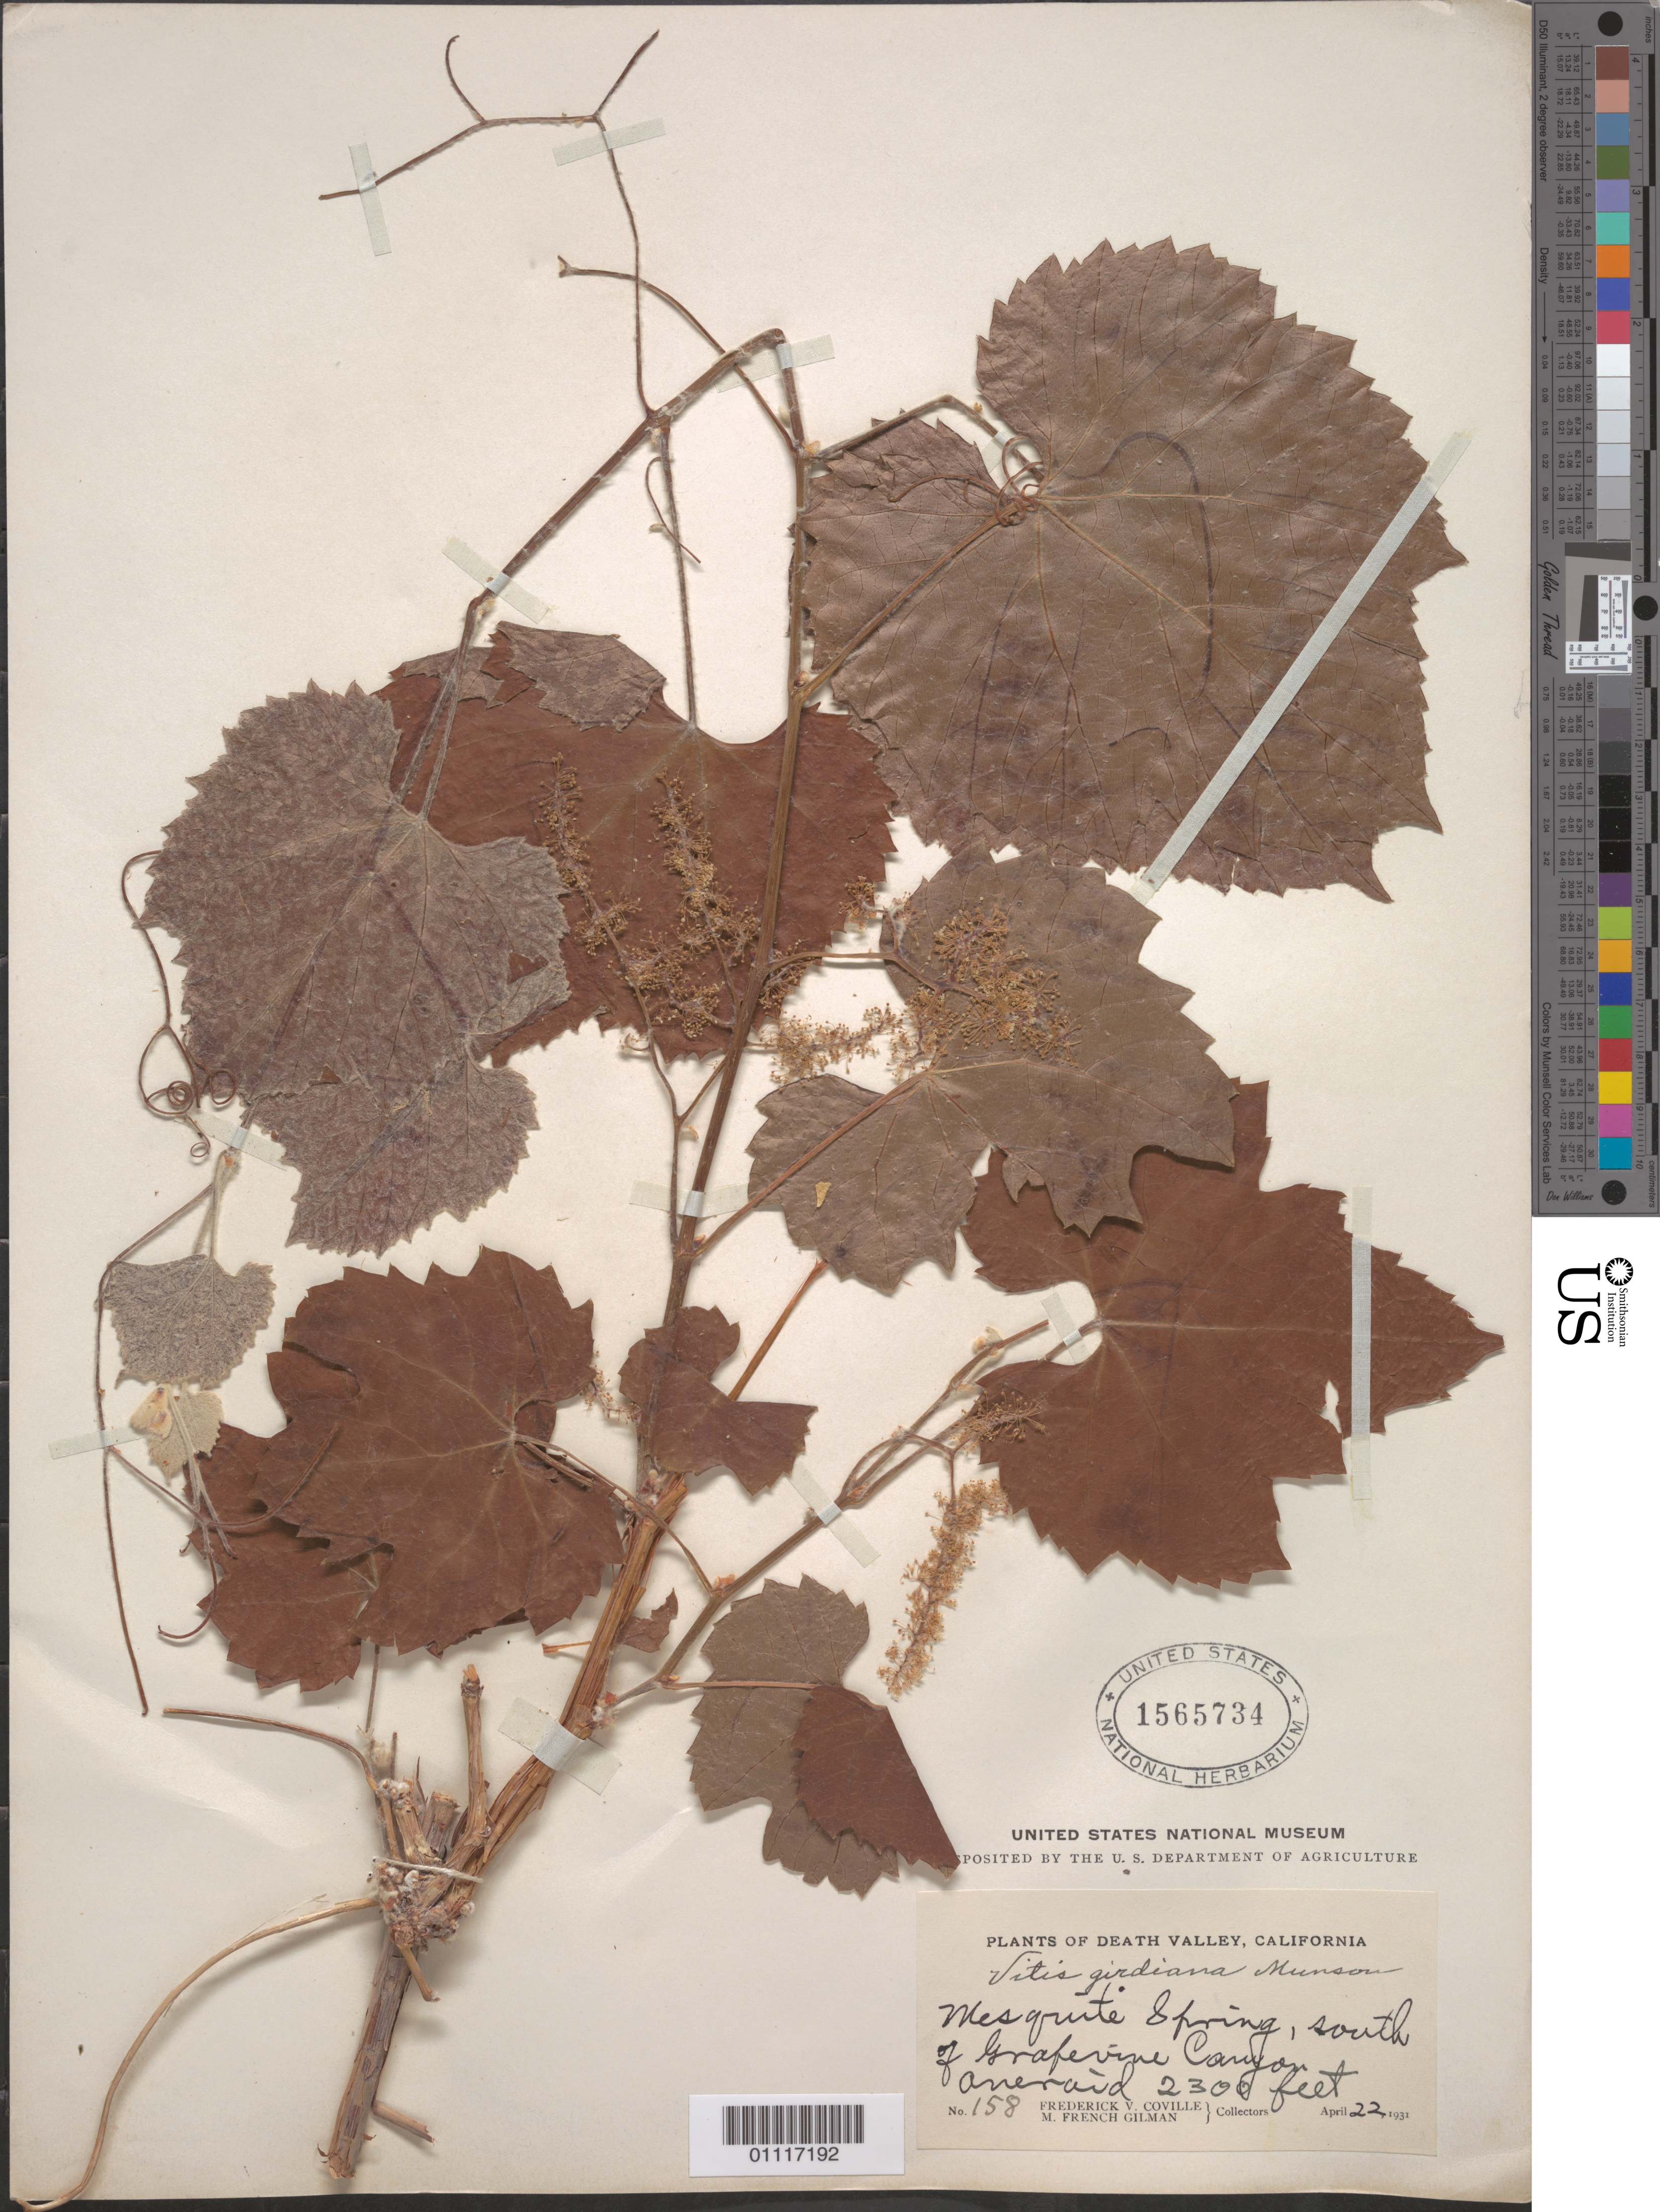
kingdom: Plantae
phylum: Tracheophyta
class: Magnoliopsida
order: Vitales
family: Vitaceae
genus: Vitis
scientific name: Vitis girdiana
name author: Munson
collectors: F. V. Coville & M. F. Gilman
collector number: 158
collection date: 1931-04-22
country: United States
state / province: California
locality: Mesquite Spring, south of Grapervine Canyon, Aneroid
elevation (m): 701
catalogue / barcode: US 1565734